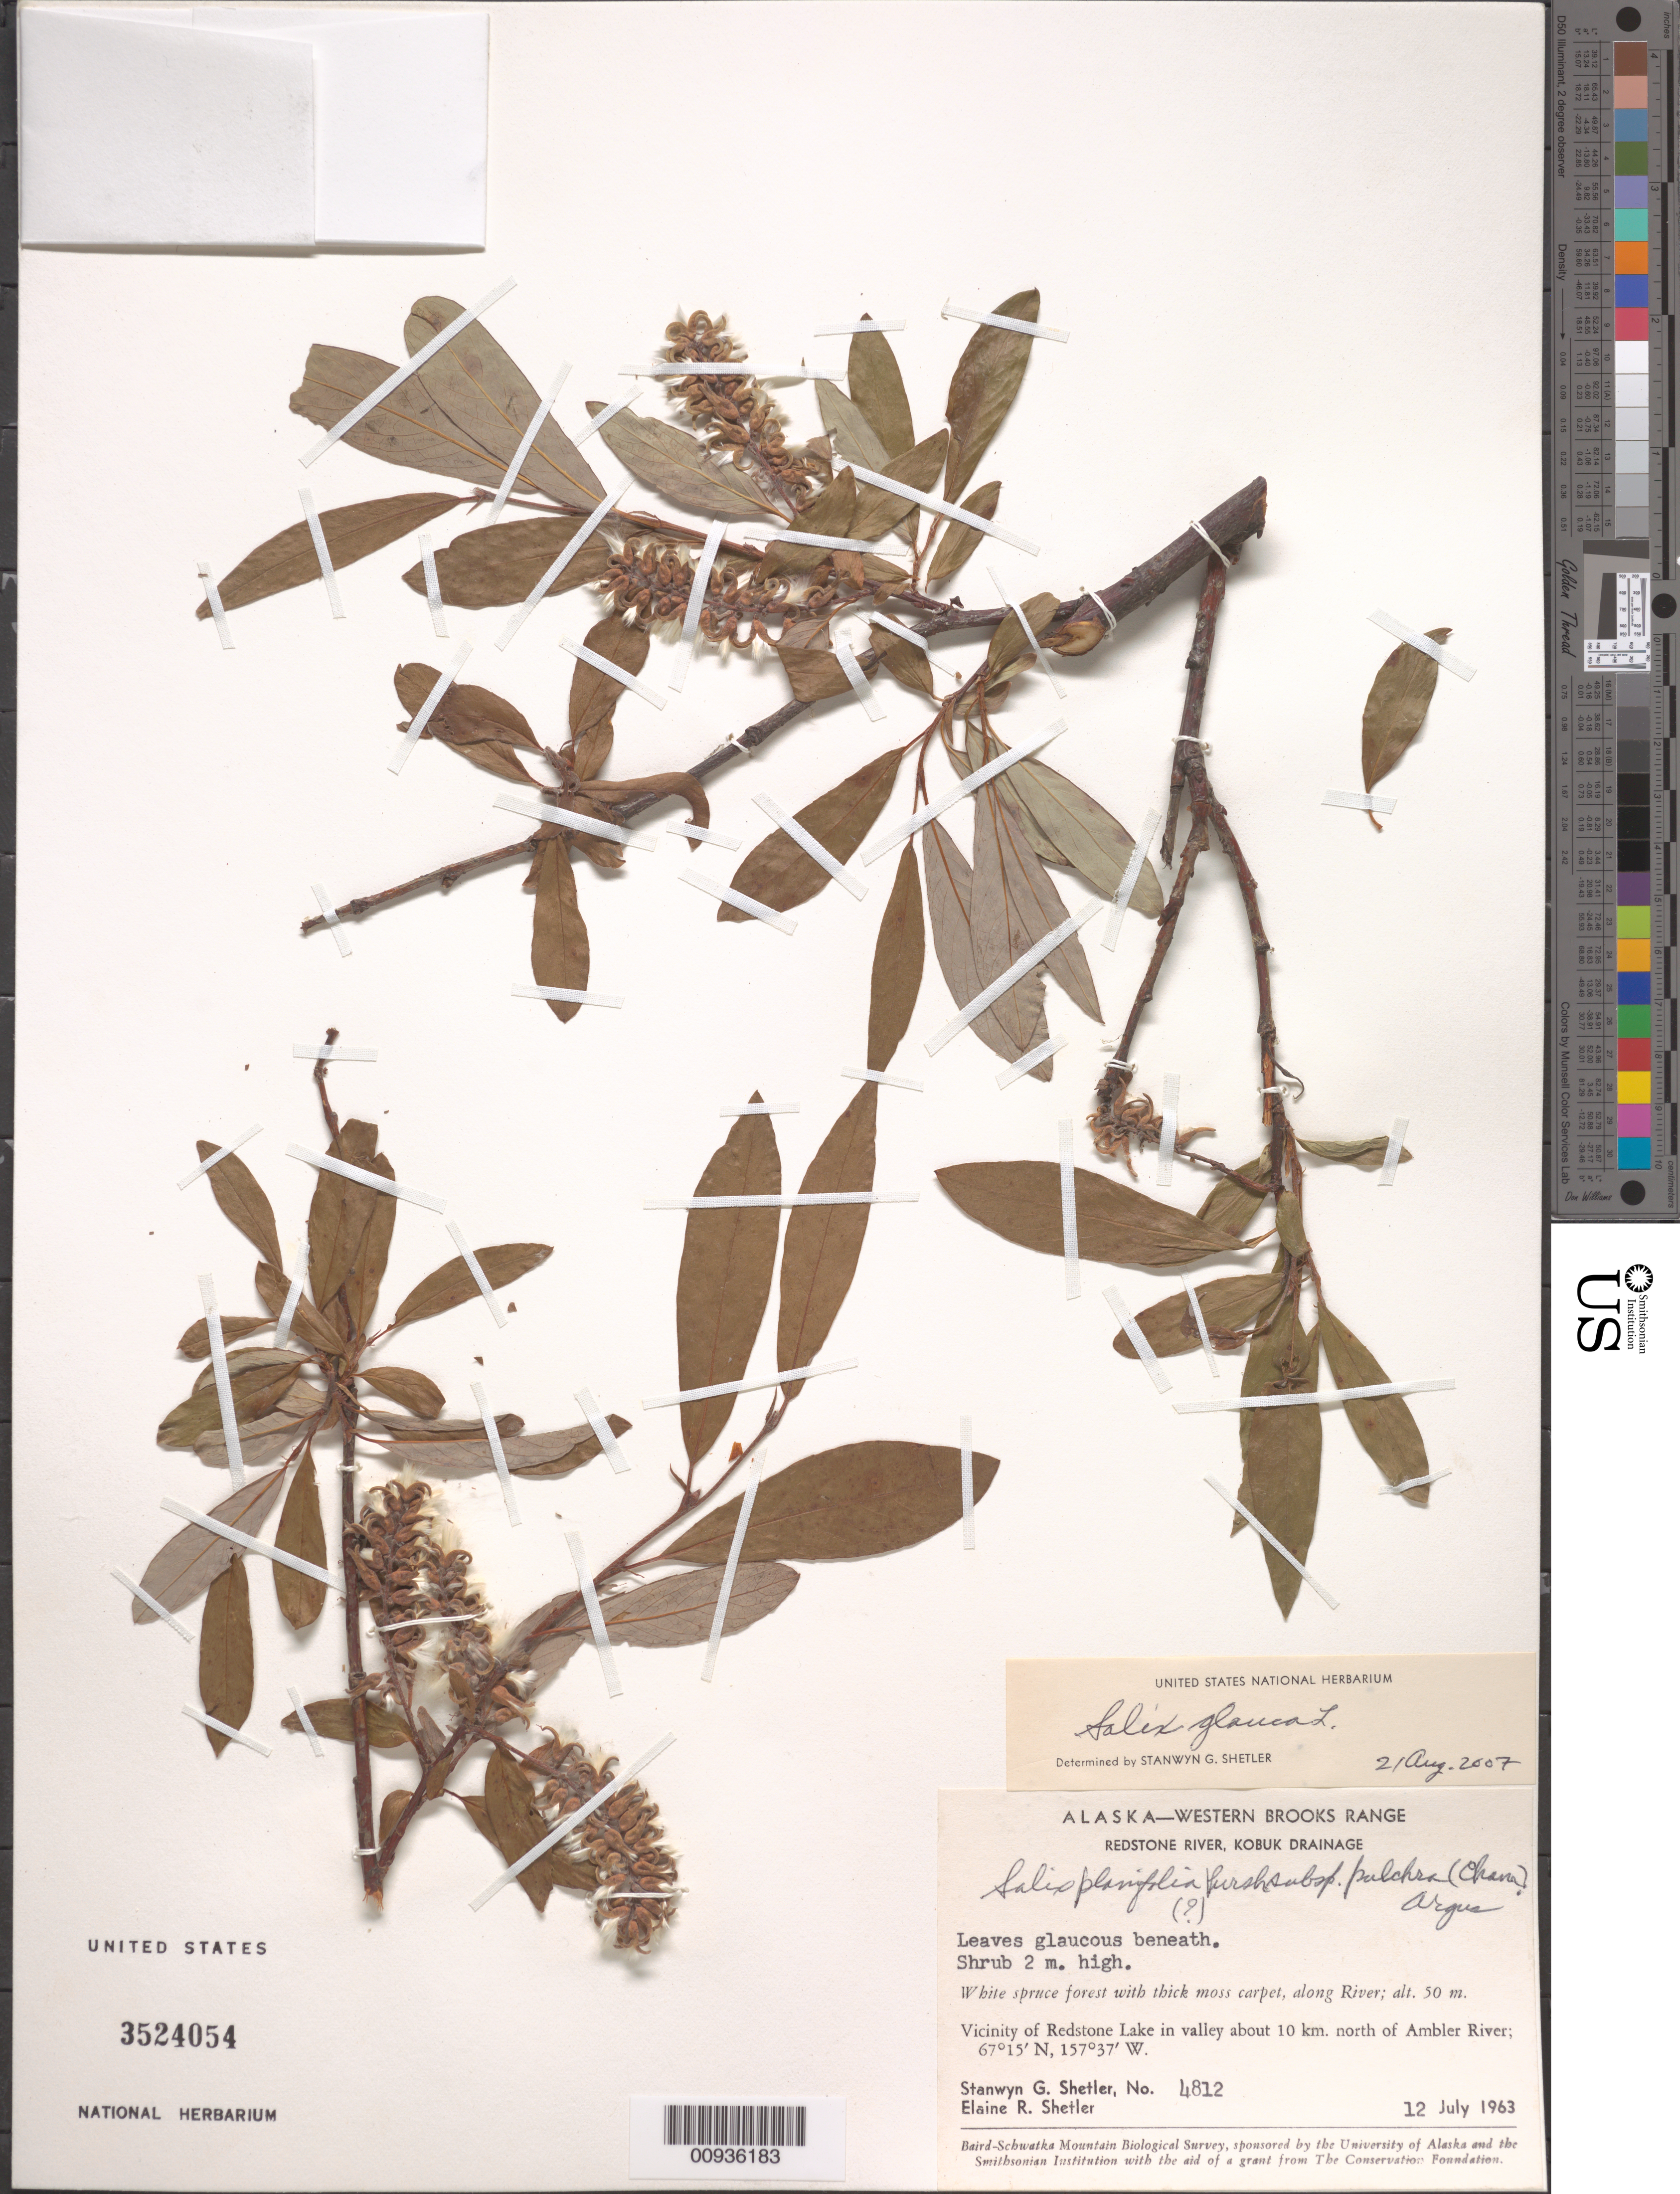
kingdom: Plantae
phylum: Tracheophyta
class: Magnoliopsida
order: Malpighiales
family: Salicaceae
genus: Salix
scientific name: Salix glauca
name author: L.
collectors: S. Shetler & E. R. Shetler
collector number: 4812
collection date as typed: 12 Jul 1963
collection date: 1963-07-12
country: United States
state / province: Alaska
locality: Vicinity of Redstone Lake in valley about 10 km. north of Ambler River. Western Brooks Range, Redstone River, Kobuk Drainage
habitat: White spruce forest with thick moss carpet, along River.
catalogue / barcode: US 3524054